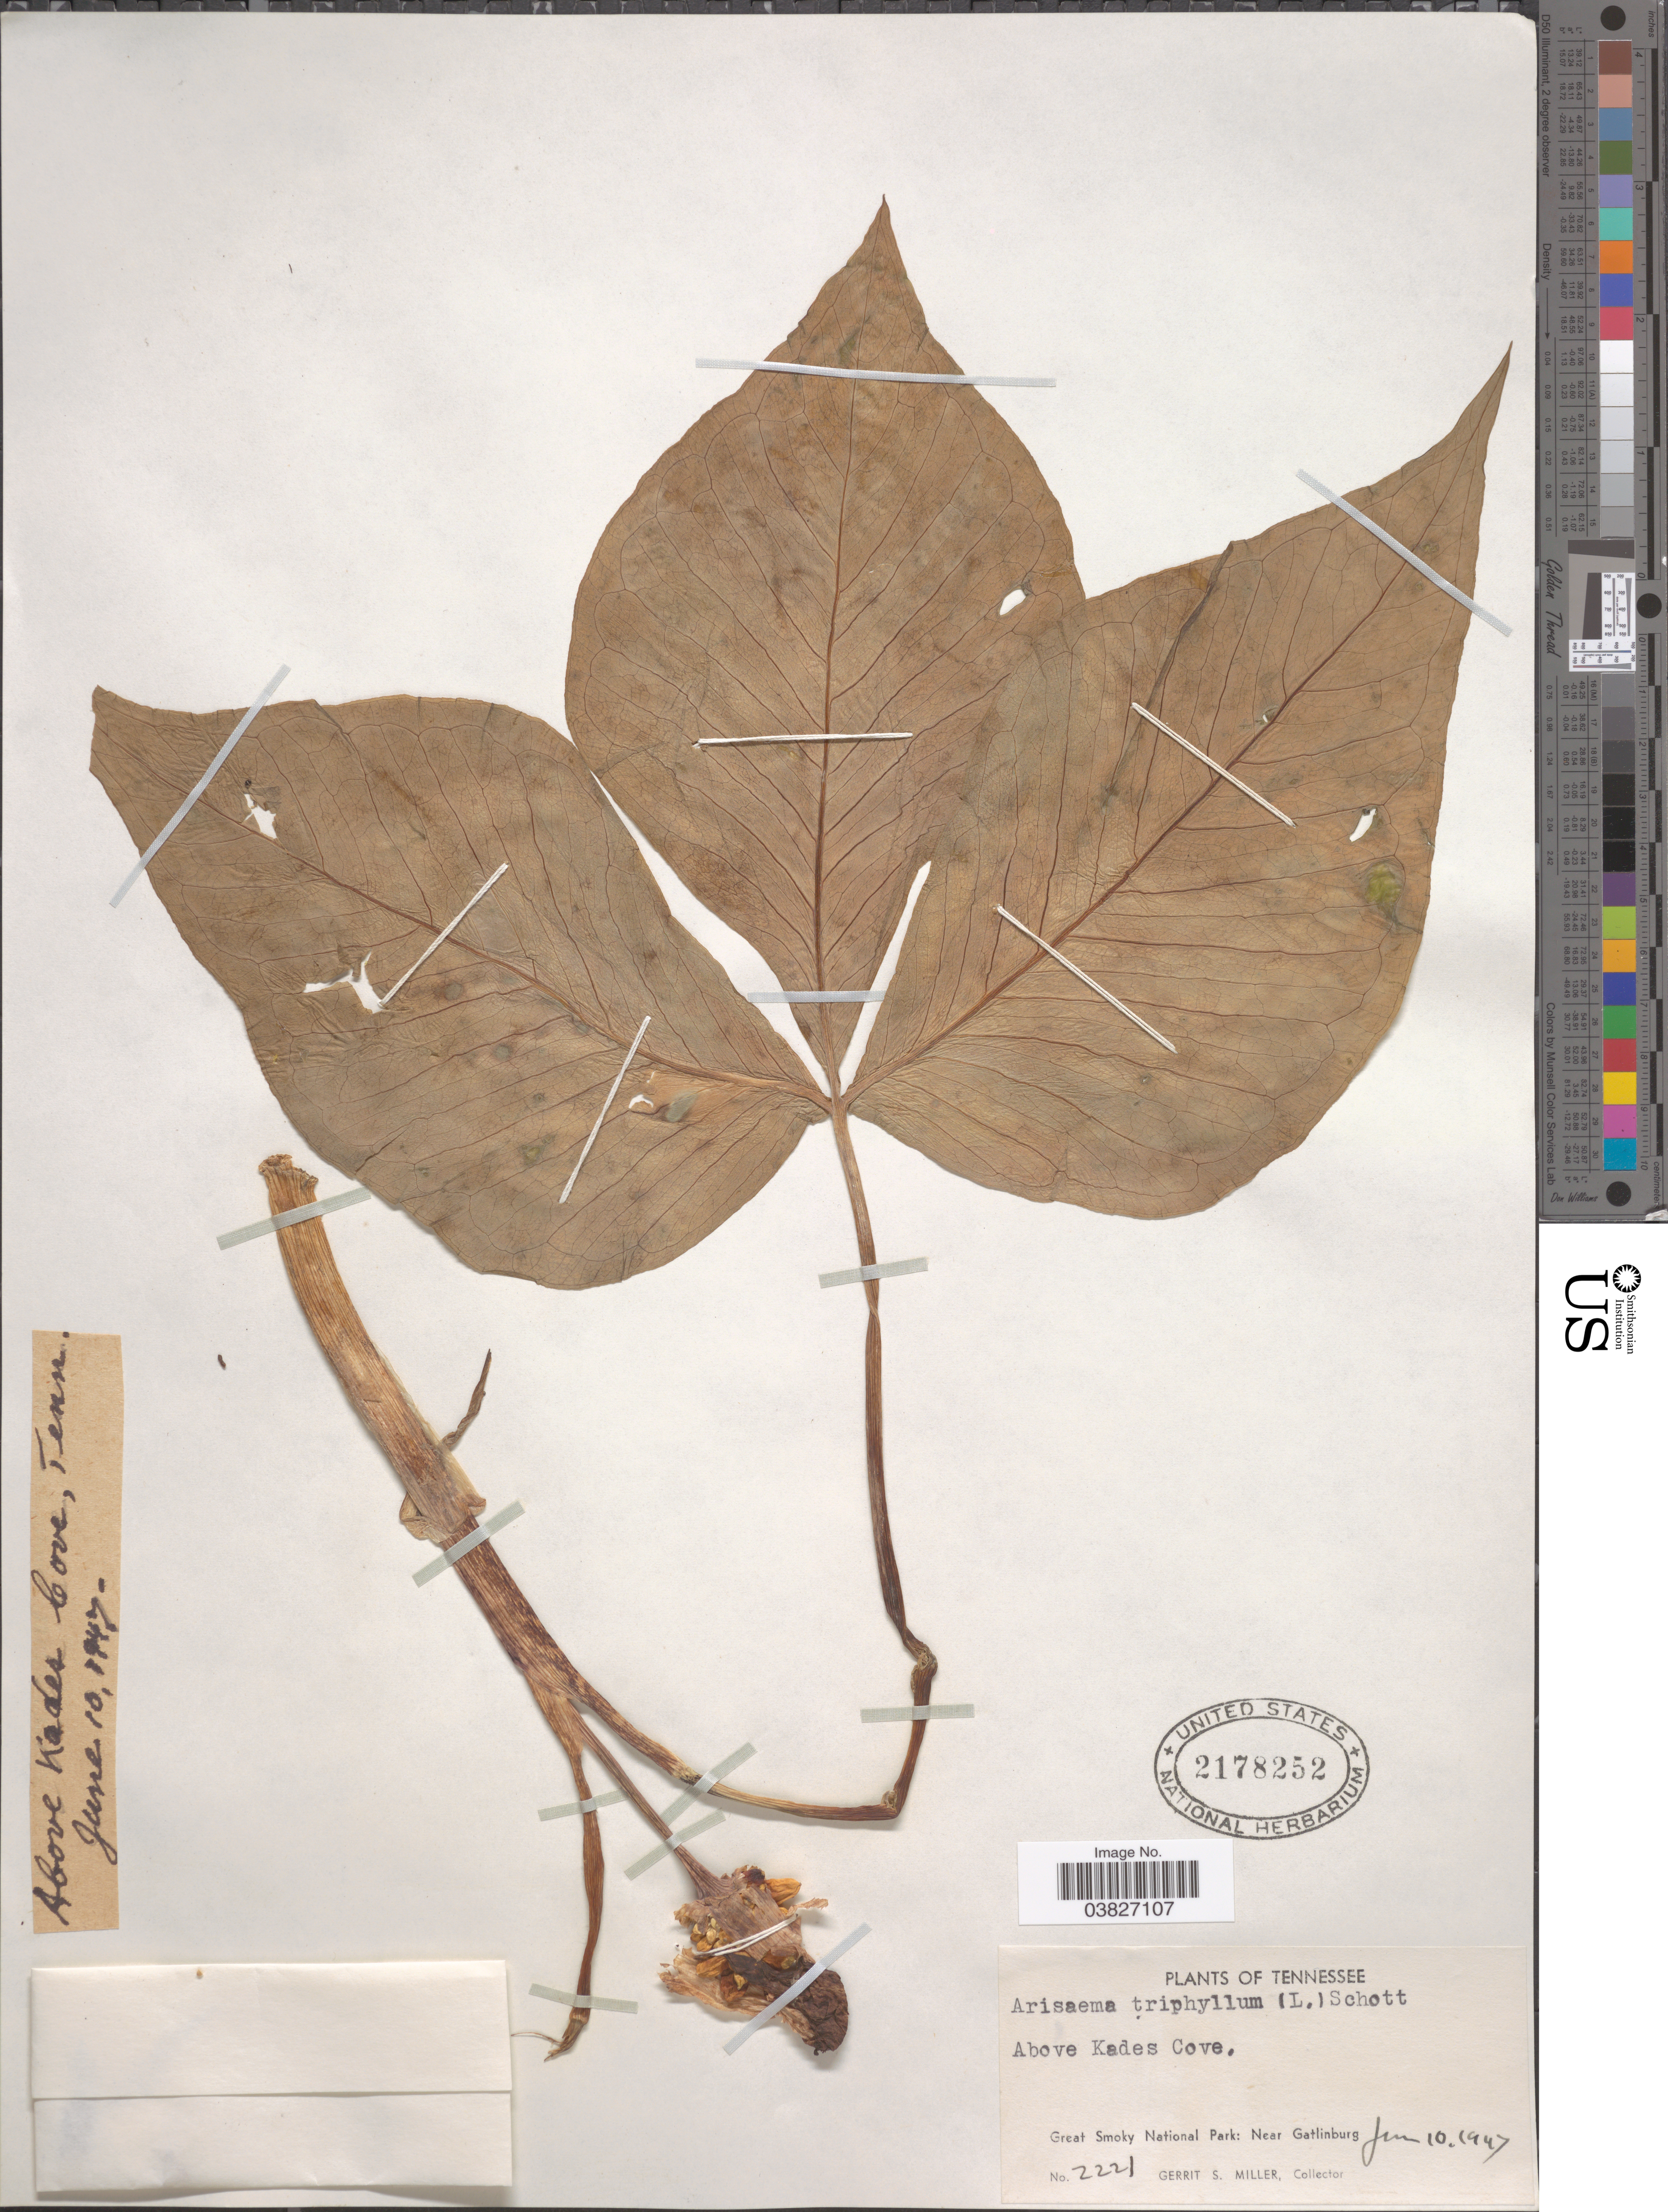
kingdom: Plantae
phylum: Tracheophyta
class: Liliopsida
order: Alismatales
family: Araceae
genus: Arisaema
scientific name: Arisaema triphyllum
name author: (L.) Schott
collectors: G. S. Miller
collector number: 2221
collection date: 1947-06-10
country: United States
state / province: Tennessee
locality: Above Kades Cove. Great Smoky National Park: Near Gatlinburg.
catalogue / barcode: US 2178252